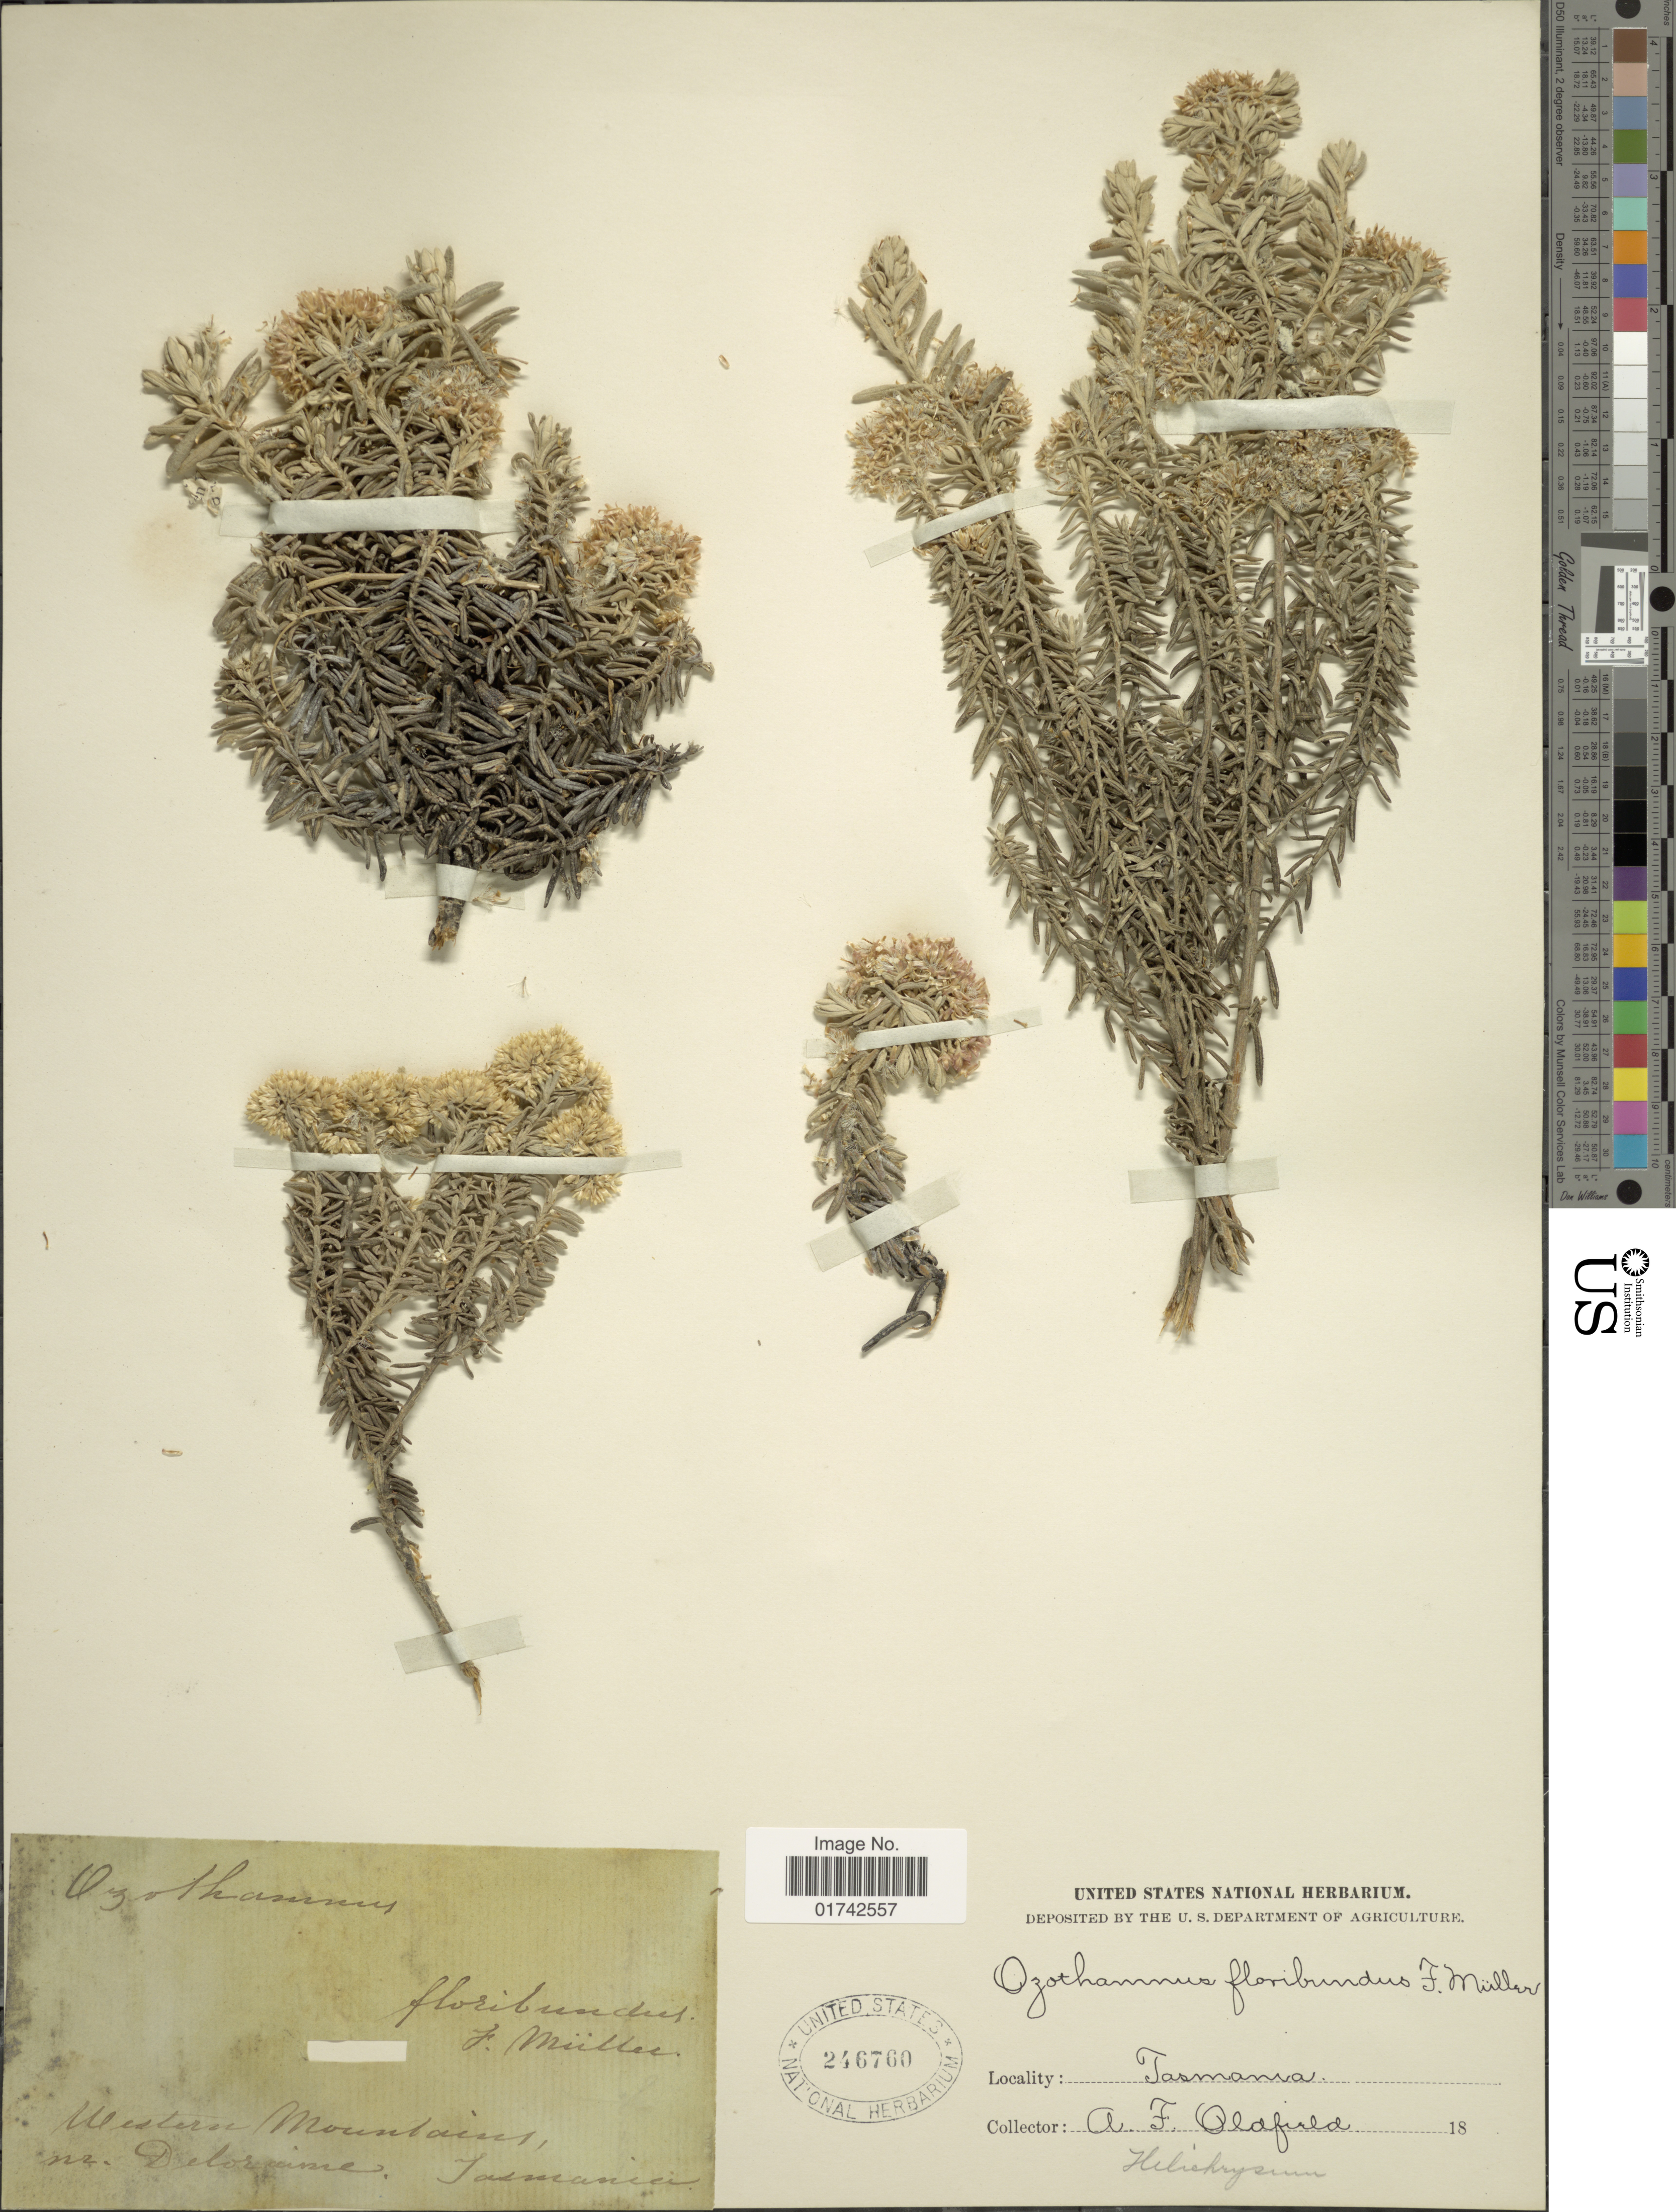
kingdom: Plantae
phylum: Tracheophyta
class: Magnoliopsida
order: Asterales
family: Asteraceae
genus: Helichrysum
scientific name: Helichrysum floribundum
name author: A. Cunn. ex DC.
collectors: A. Oldfield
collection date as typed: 18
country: Australia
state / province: Tasmania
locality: Western Mountains ne Delorime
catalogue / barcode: US 246760